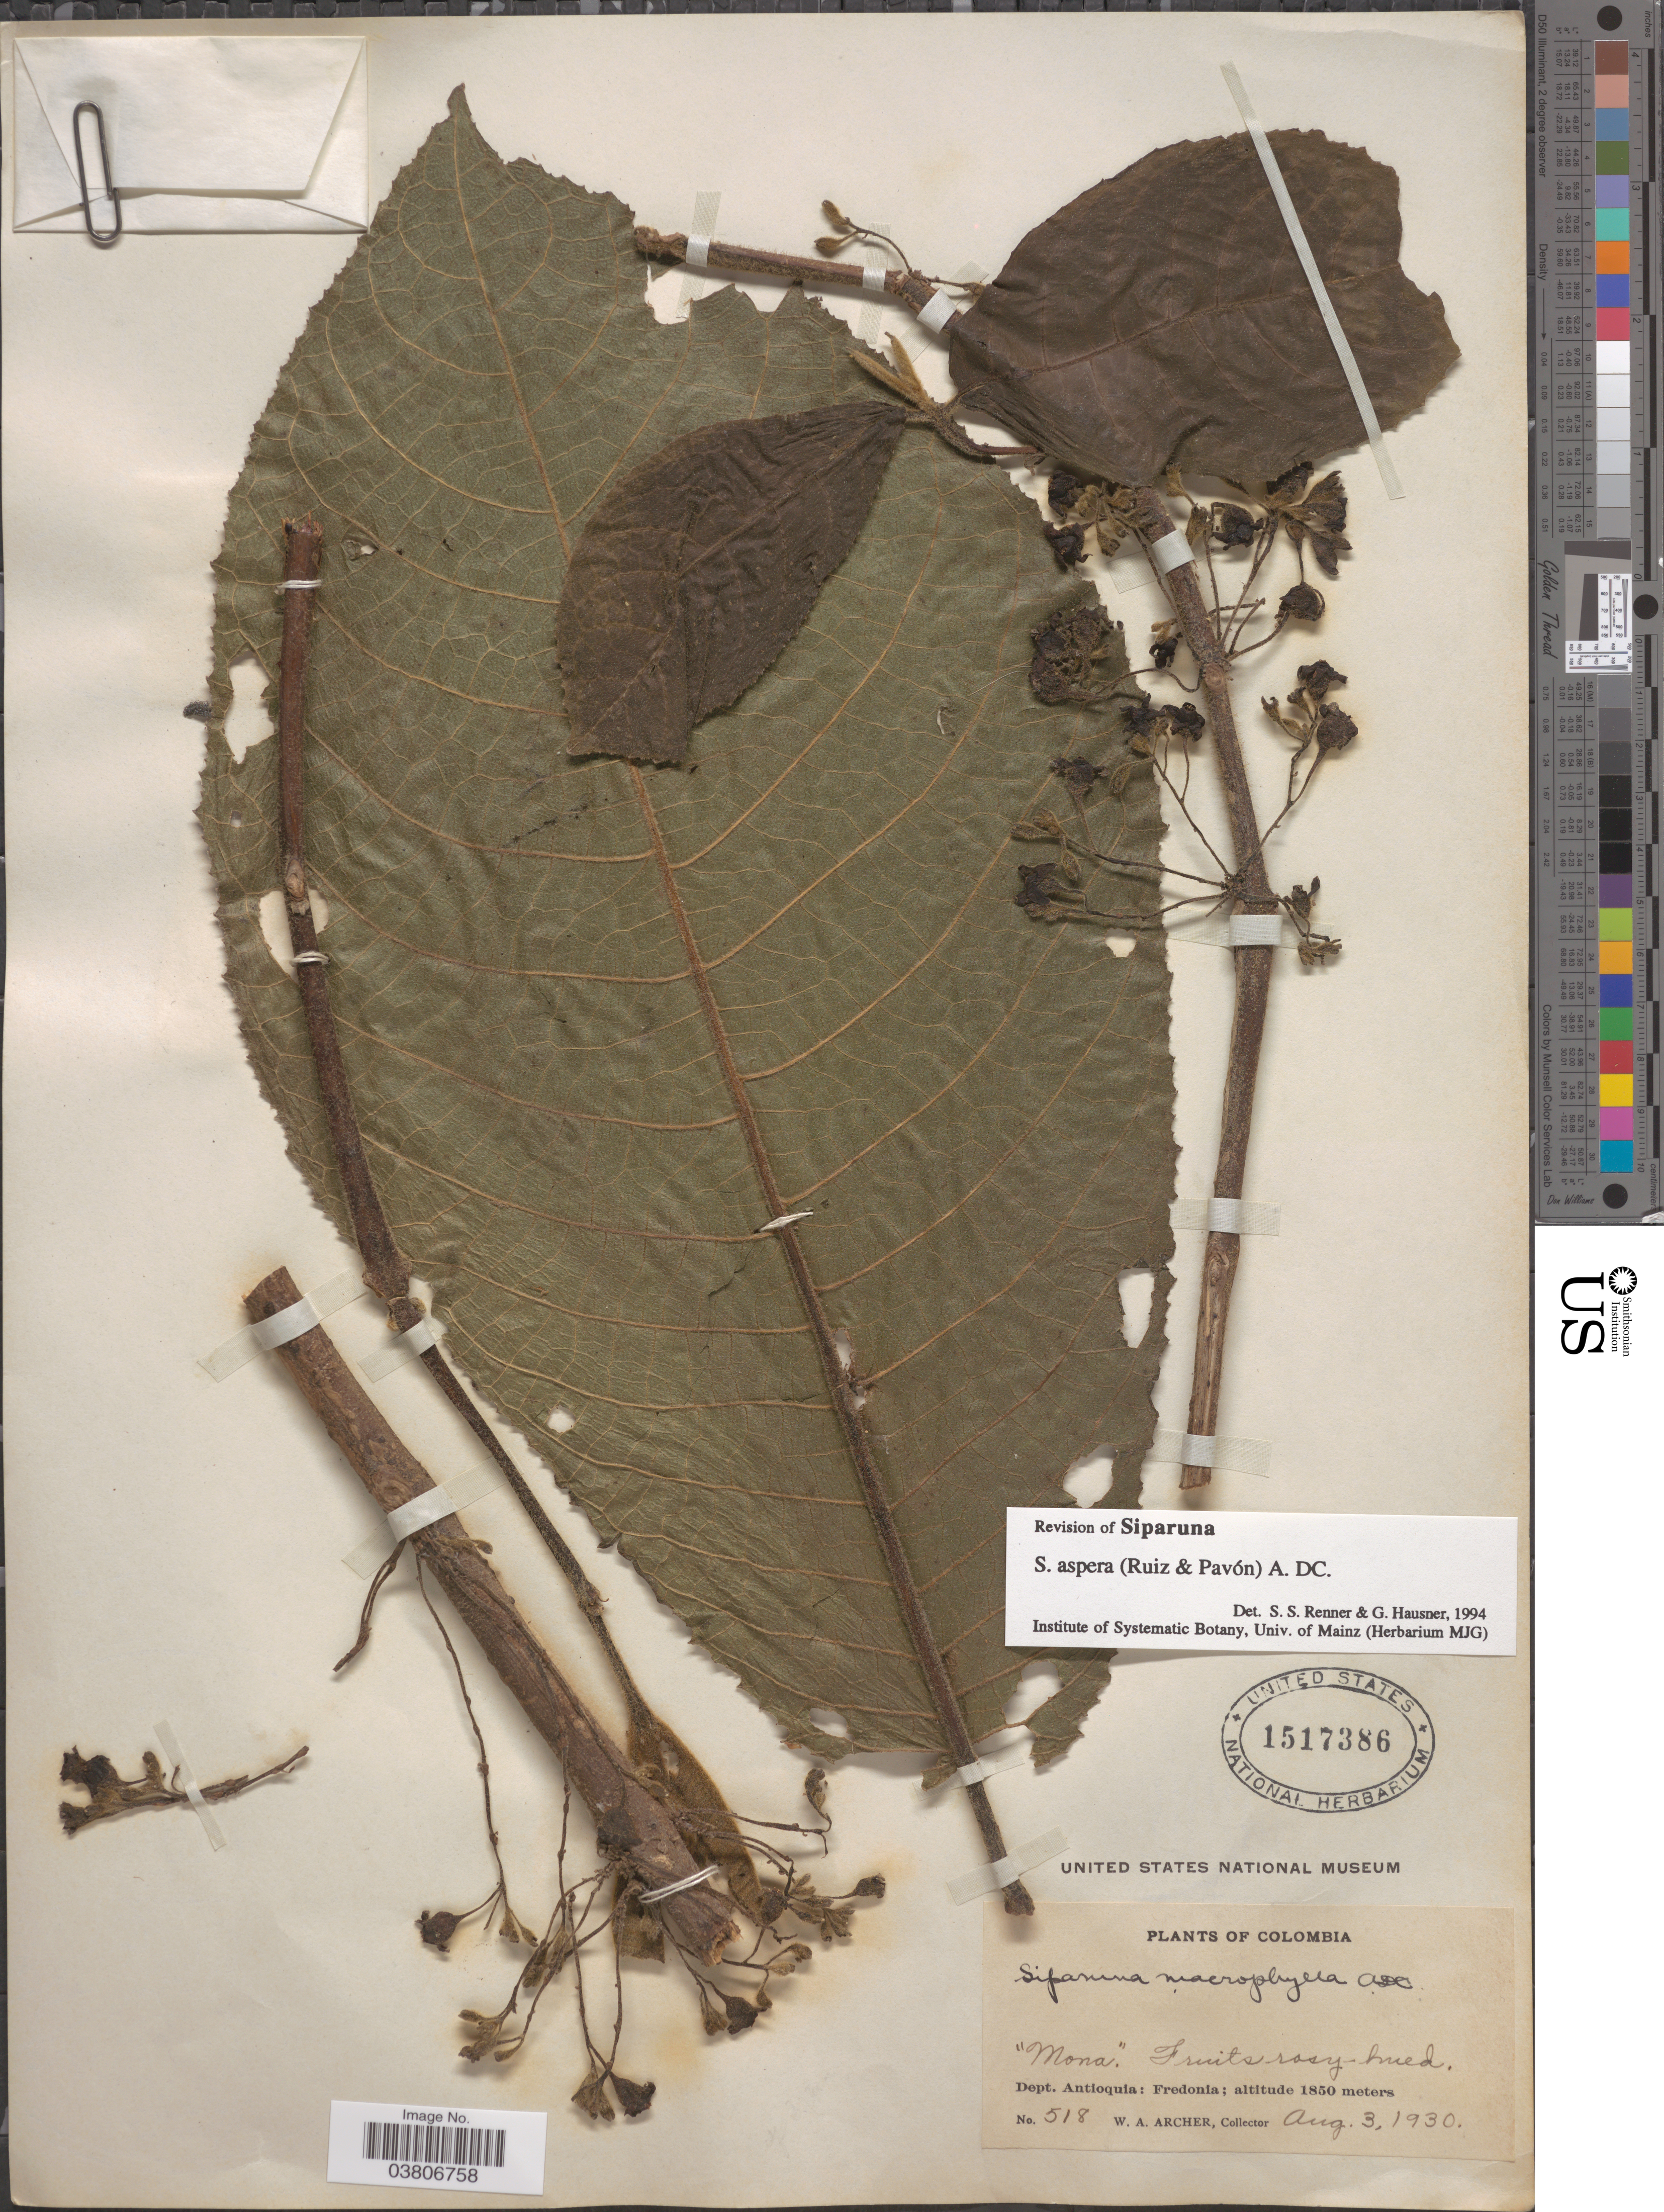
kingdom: Plantae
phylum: Tracheophyta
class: Magnoliopsida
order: Laurales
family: Siparunaceae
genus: Siparuna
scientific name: Siparuna aspera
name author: (Ruiz & Pav.) A. DC.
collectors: W. Archer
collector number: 518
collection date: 1930-08-03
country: Colombia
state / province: Antioquia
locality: Dept. Antioquia: Fredonia.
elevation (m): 1850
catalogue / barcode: US 1517386